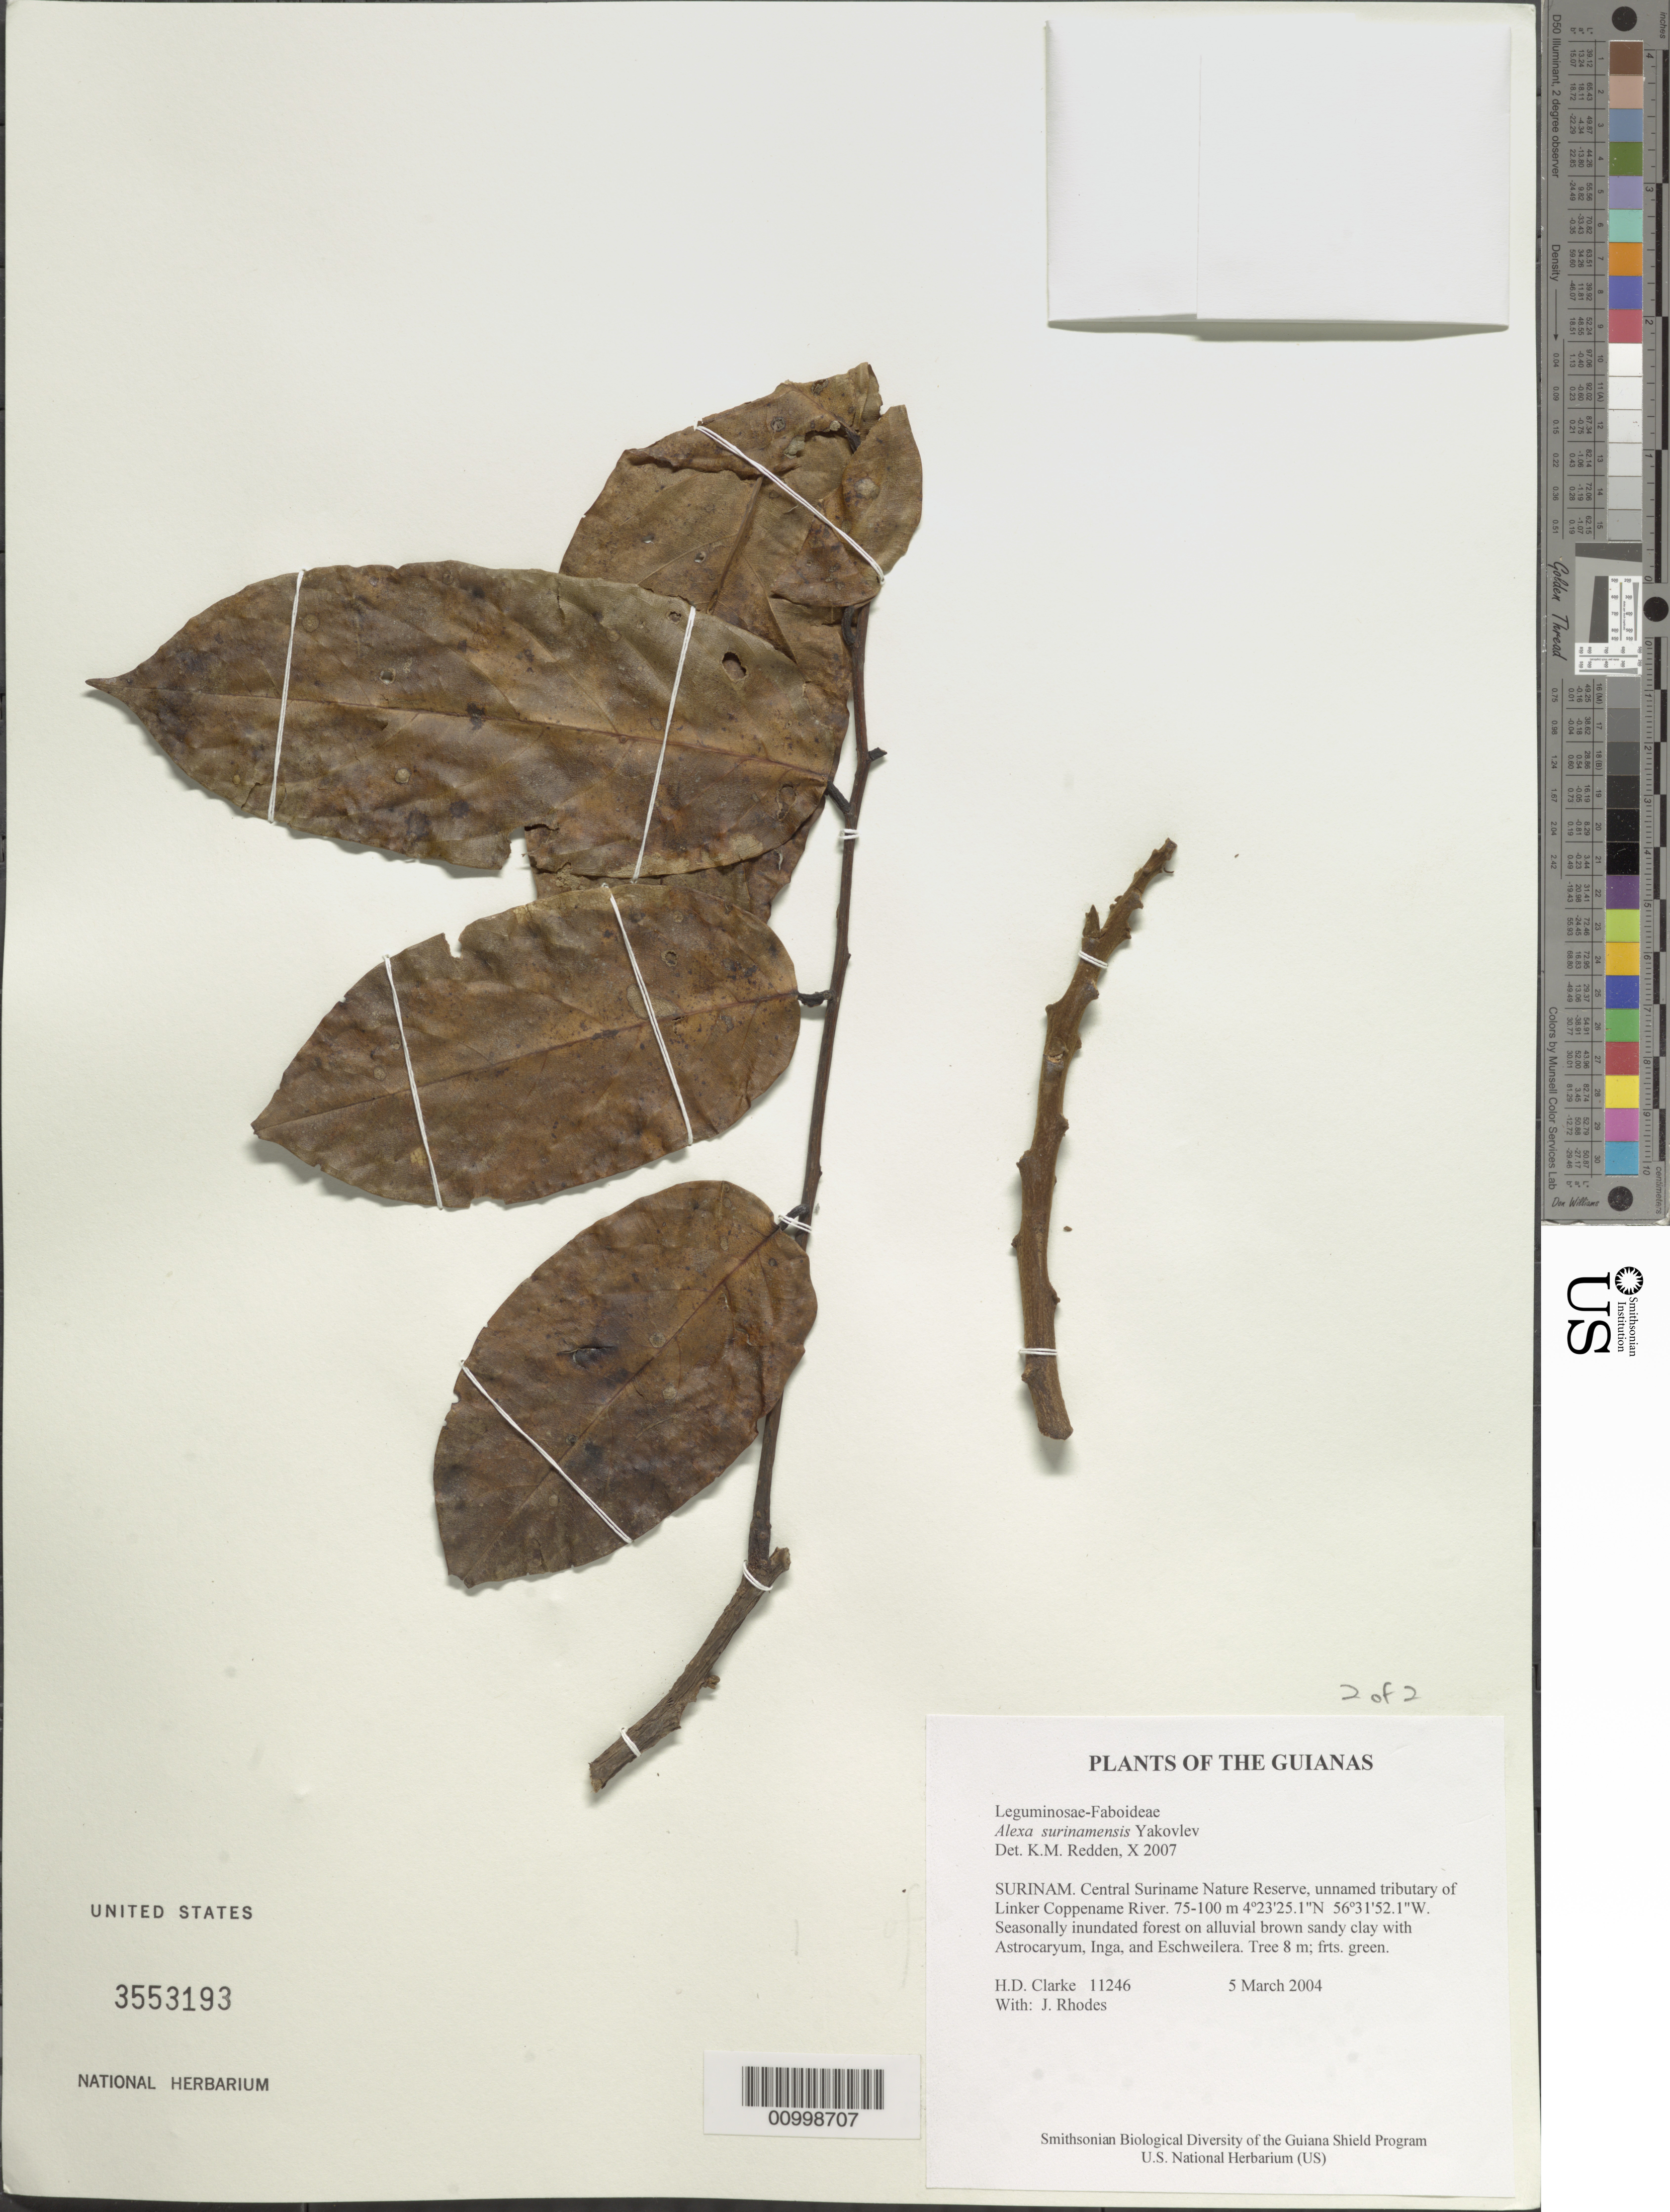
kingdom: Plantae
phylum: Tracheophyta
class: Magnoliopsida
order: Fabales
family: Fabaceae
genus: Alexa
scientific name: Alexa wachenheimii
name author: Benoist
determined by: Silva, G. S.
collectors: H. D. Clarke & J. Rhodes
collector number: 11246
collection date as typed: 5 March 2004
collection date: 2004-03-05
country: Suriname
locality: Central Suriname Nature Reserve, unnamed tributary of Linker Coppename River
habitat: Seasonally inundated forest on alluvial brown sandy clay with Astrocaryum, Inga, and Eschweilera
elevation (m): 75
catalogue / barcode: US 3553193